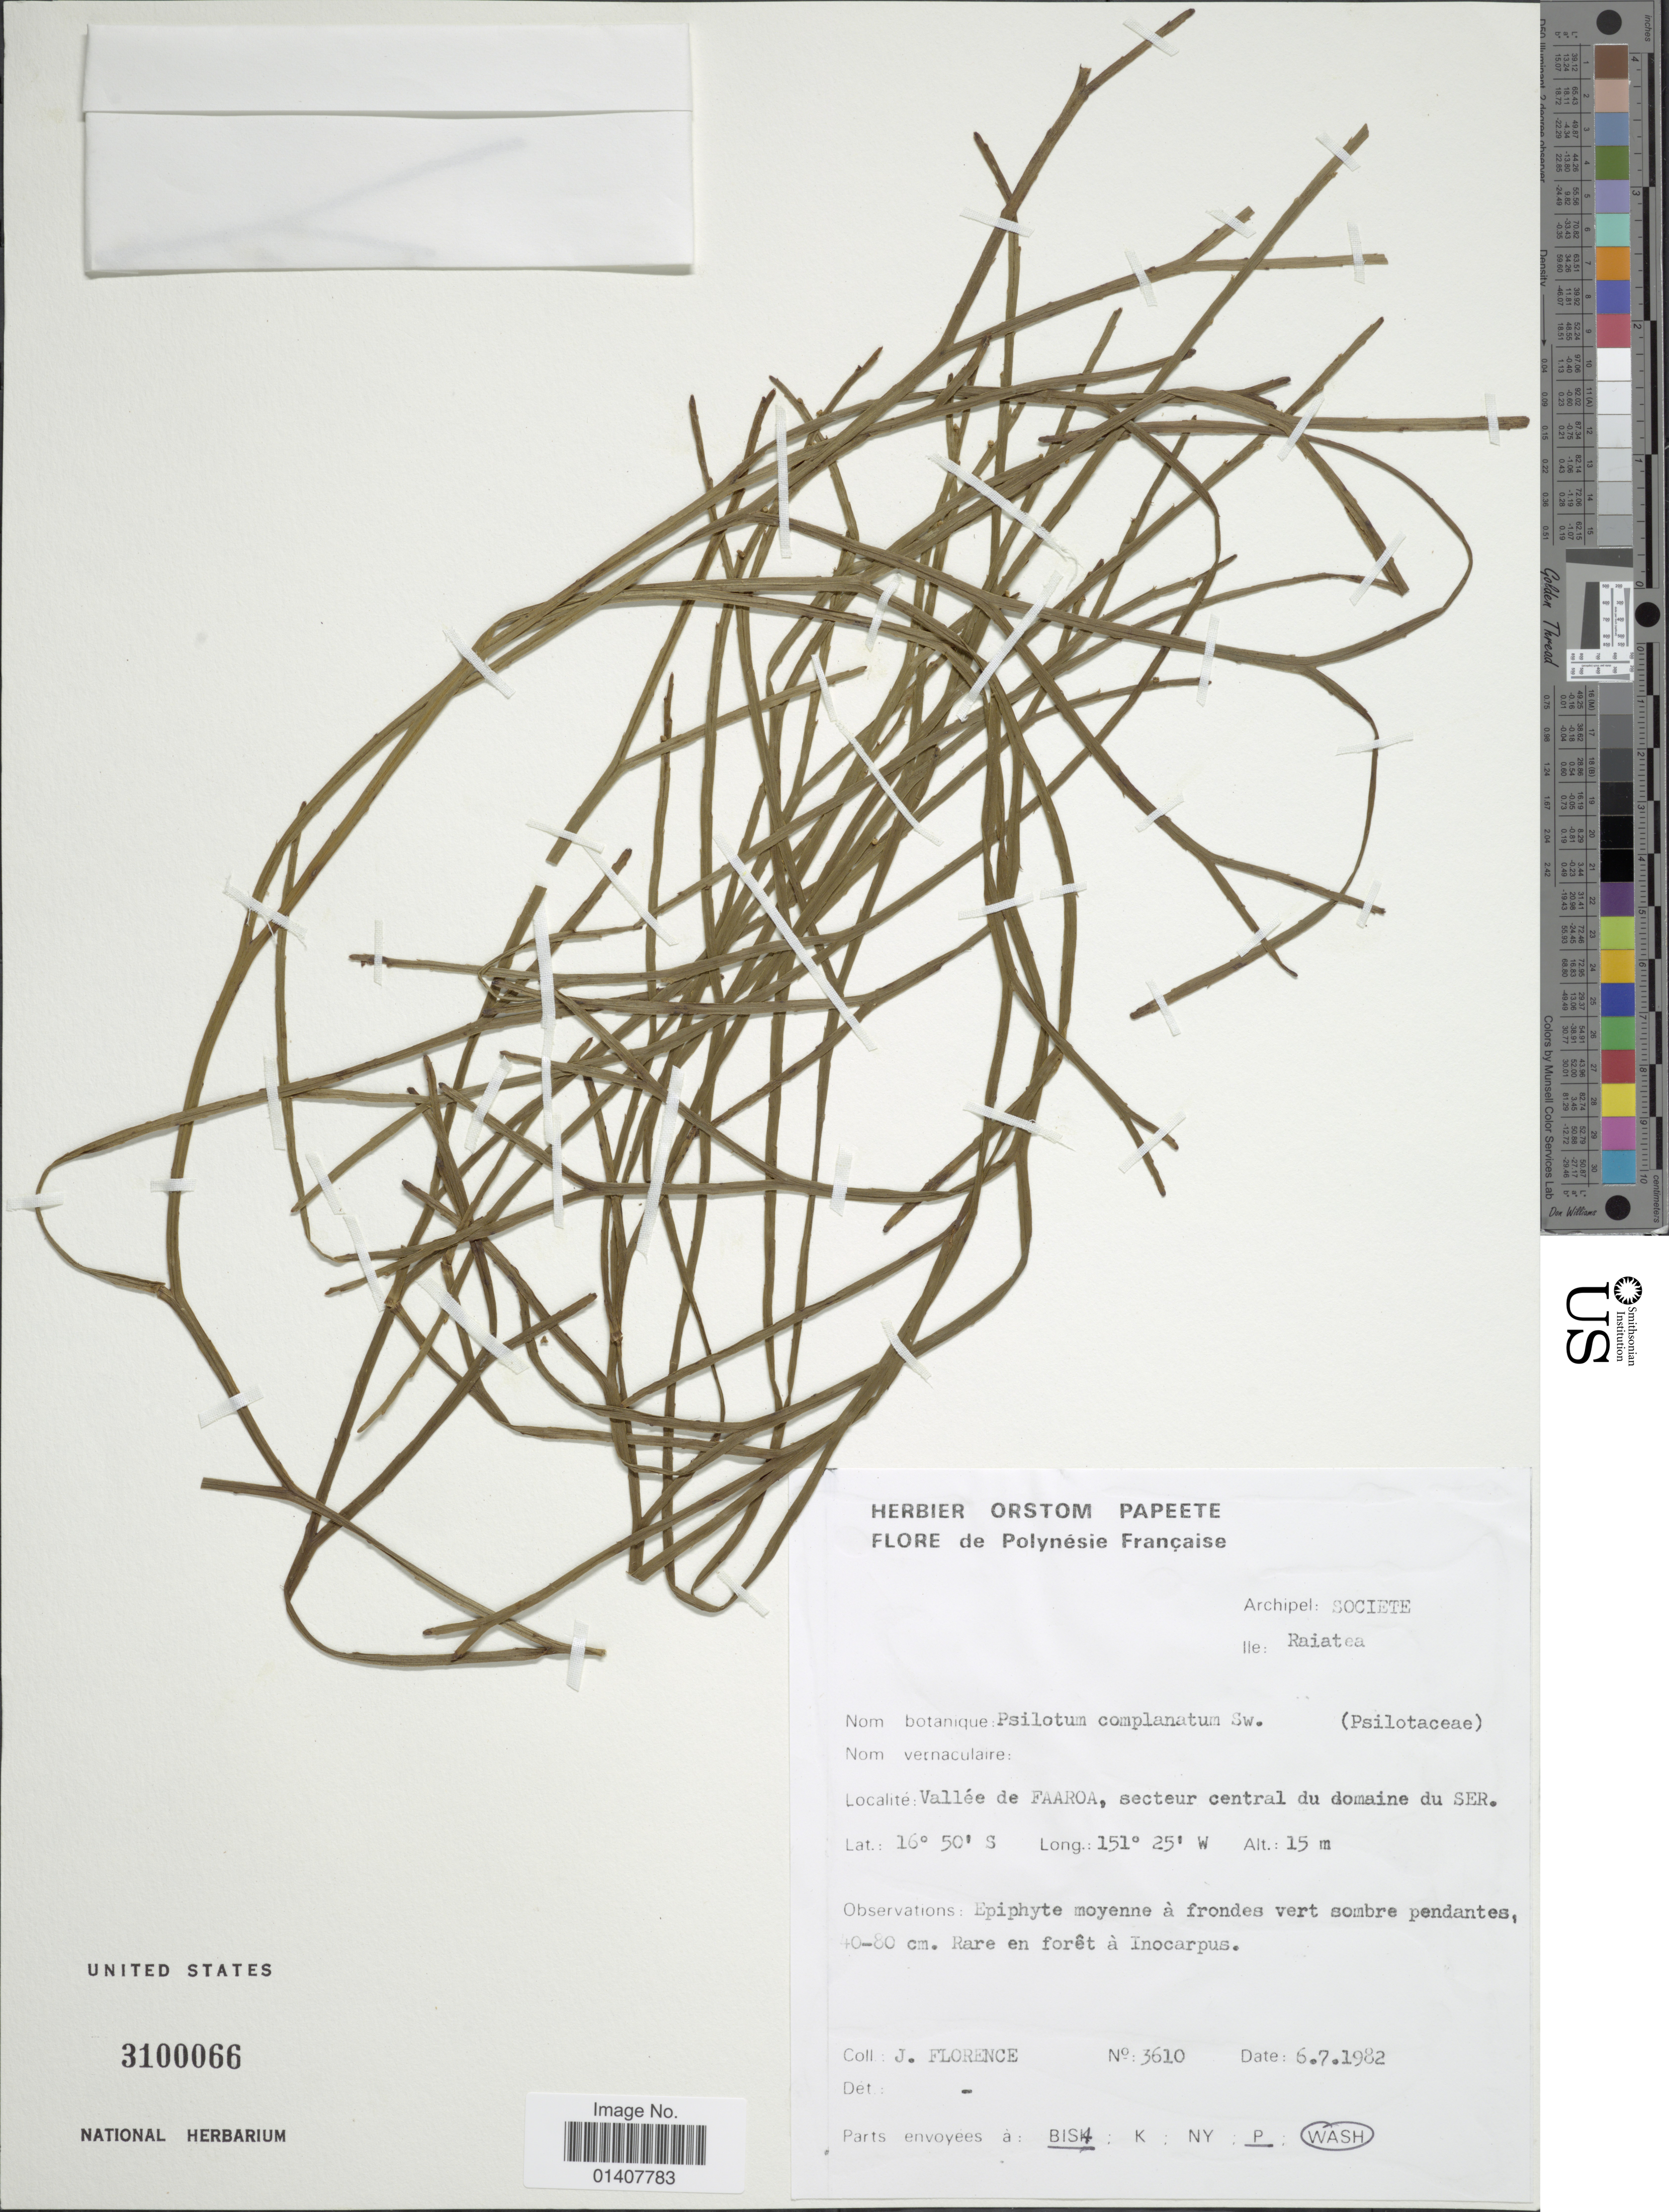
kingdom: Plantae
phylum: Tracheophyta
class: Polypodiopsida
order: Psilotales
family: Psilotaceae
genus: Psilotum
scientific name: Psilotum complanatum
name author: Sw.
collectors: J. Florence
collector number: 3610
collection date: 1982-07-06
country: French Polynesia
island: Raiatea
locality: Archipel: Society, Ile: Raiatea, Vallée de Faaroa, secteur central du domaine du SER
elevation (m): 15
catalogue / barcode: US 3100066